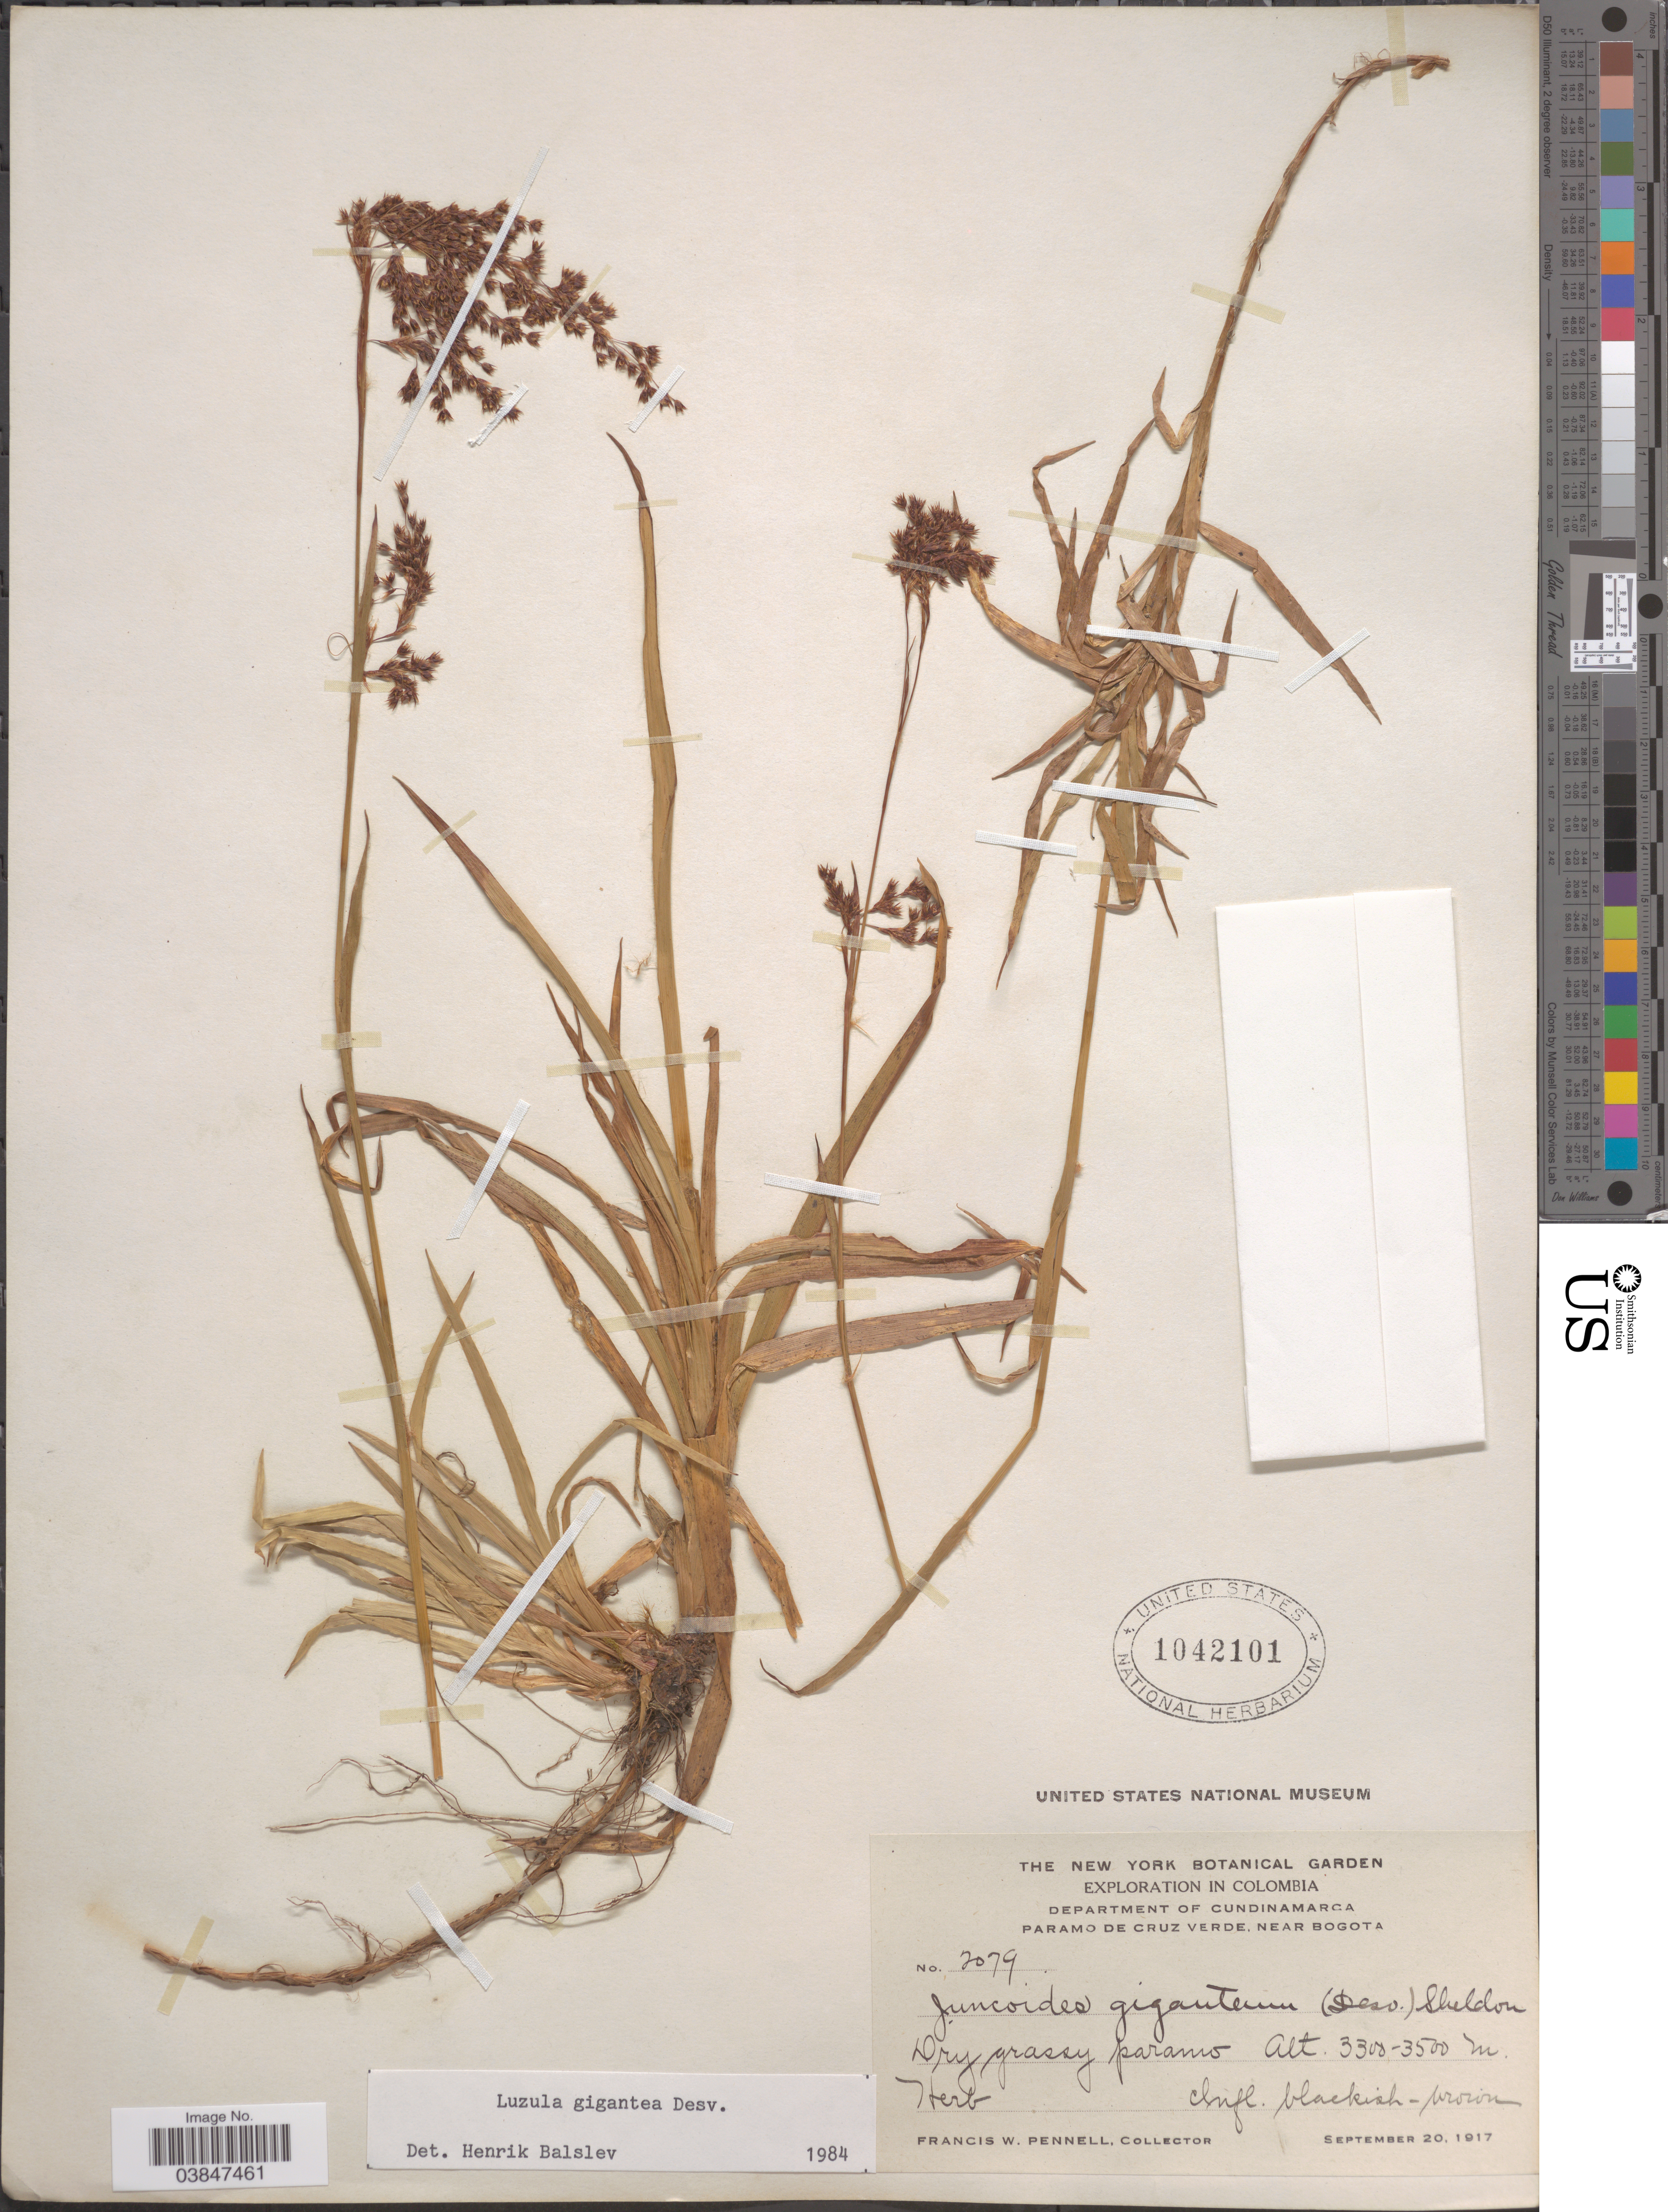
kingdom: Plantae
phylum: Tracheophyta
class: Liliopsida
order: Poales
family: Juncaceae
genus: Luzula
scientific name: Luzula gigantea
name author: Desv.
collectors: F. W. Pennell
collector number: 2079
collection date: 1917-09-20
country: Colombia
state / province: Cundinamarca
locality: Department of Cundinamarca. Paramo de Cruz Verde, near Bogota. Dry grassy paramo.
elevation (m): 3300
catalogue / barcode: US 1042101